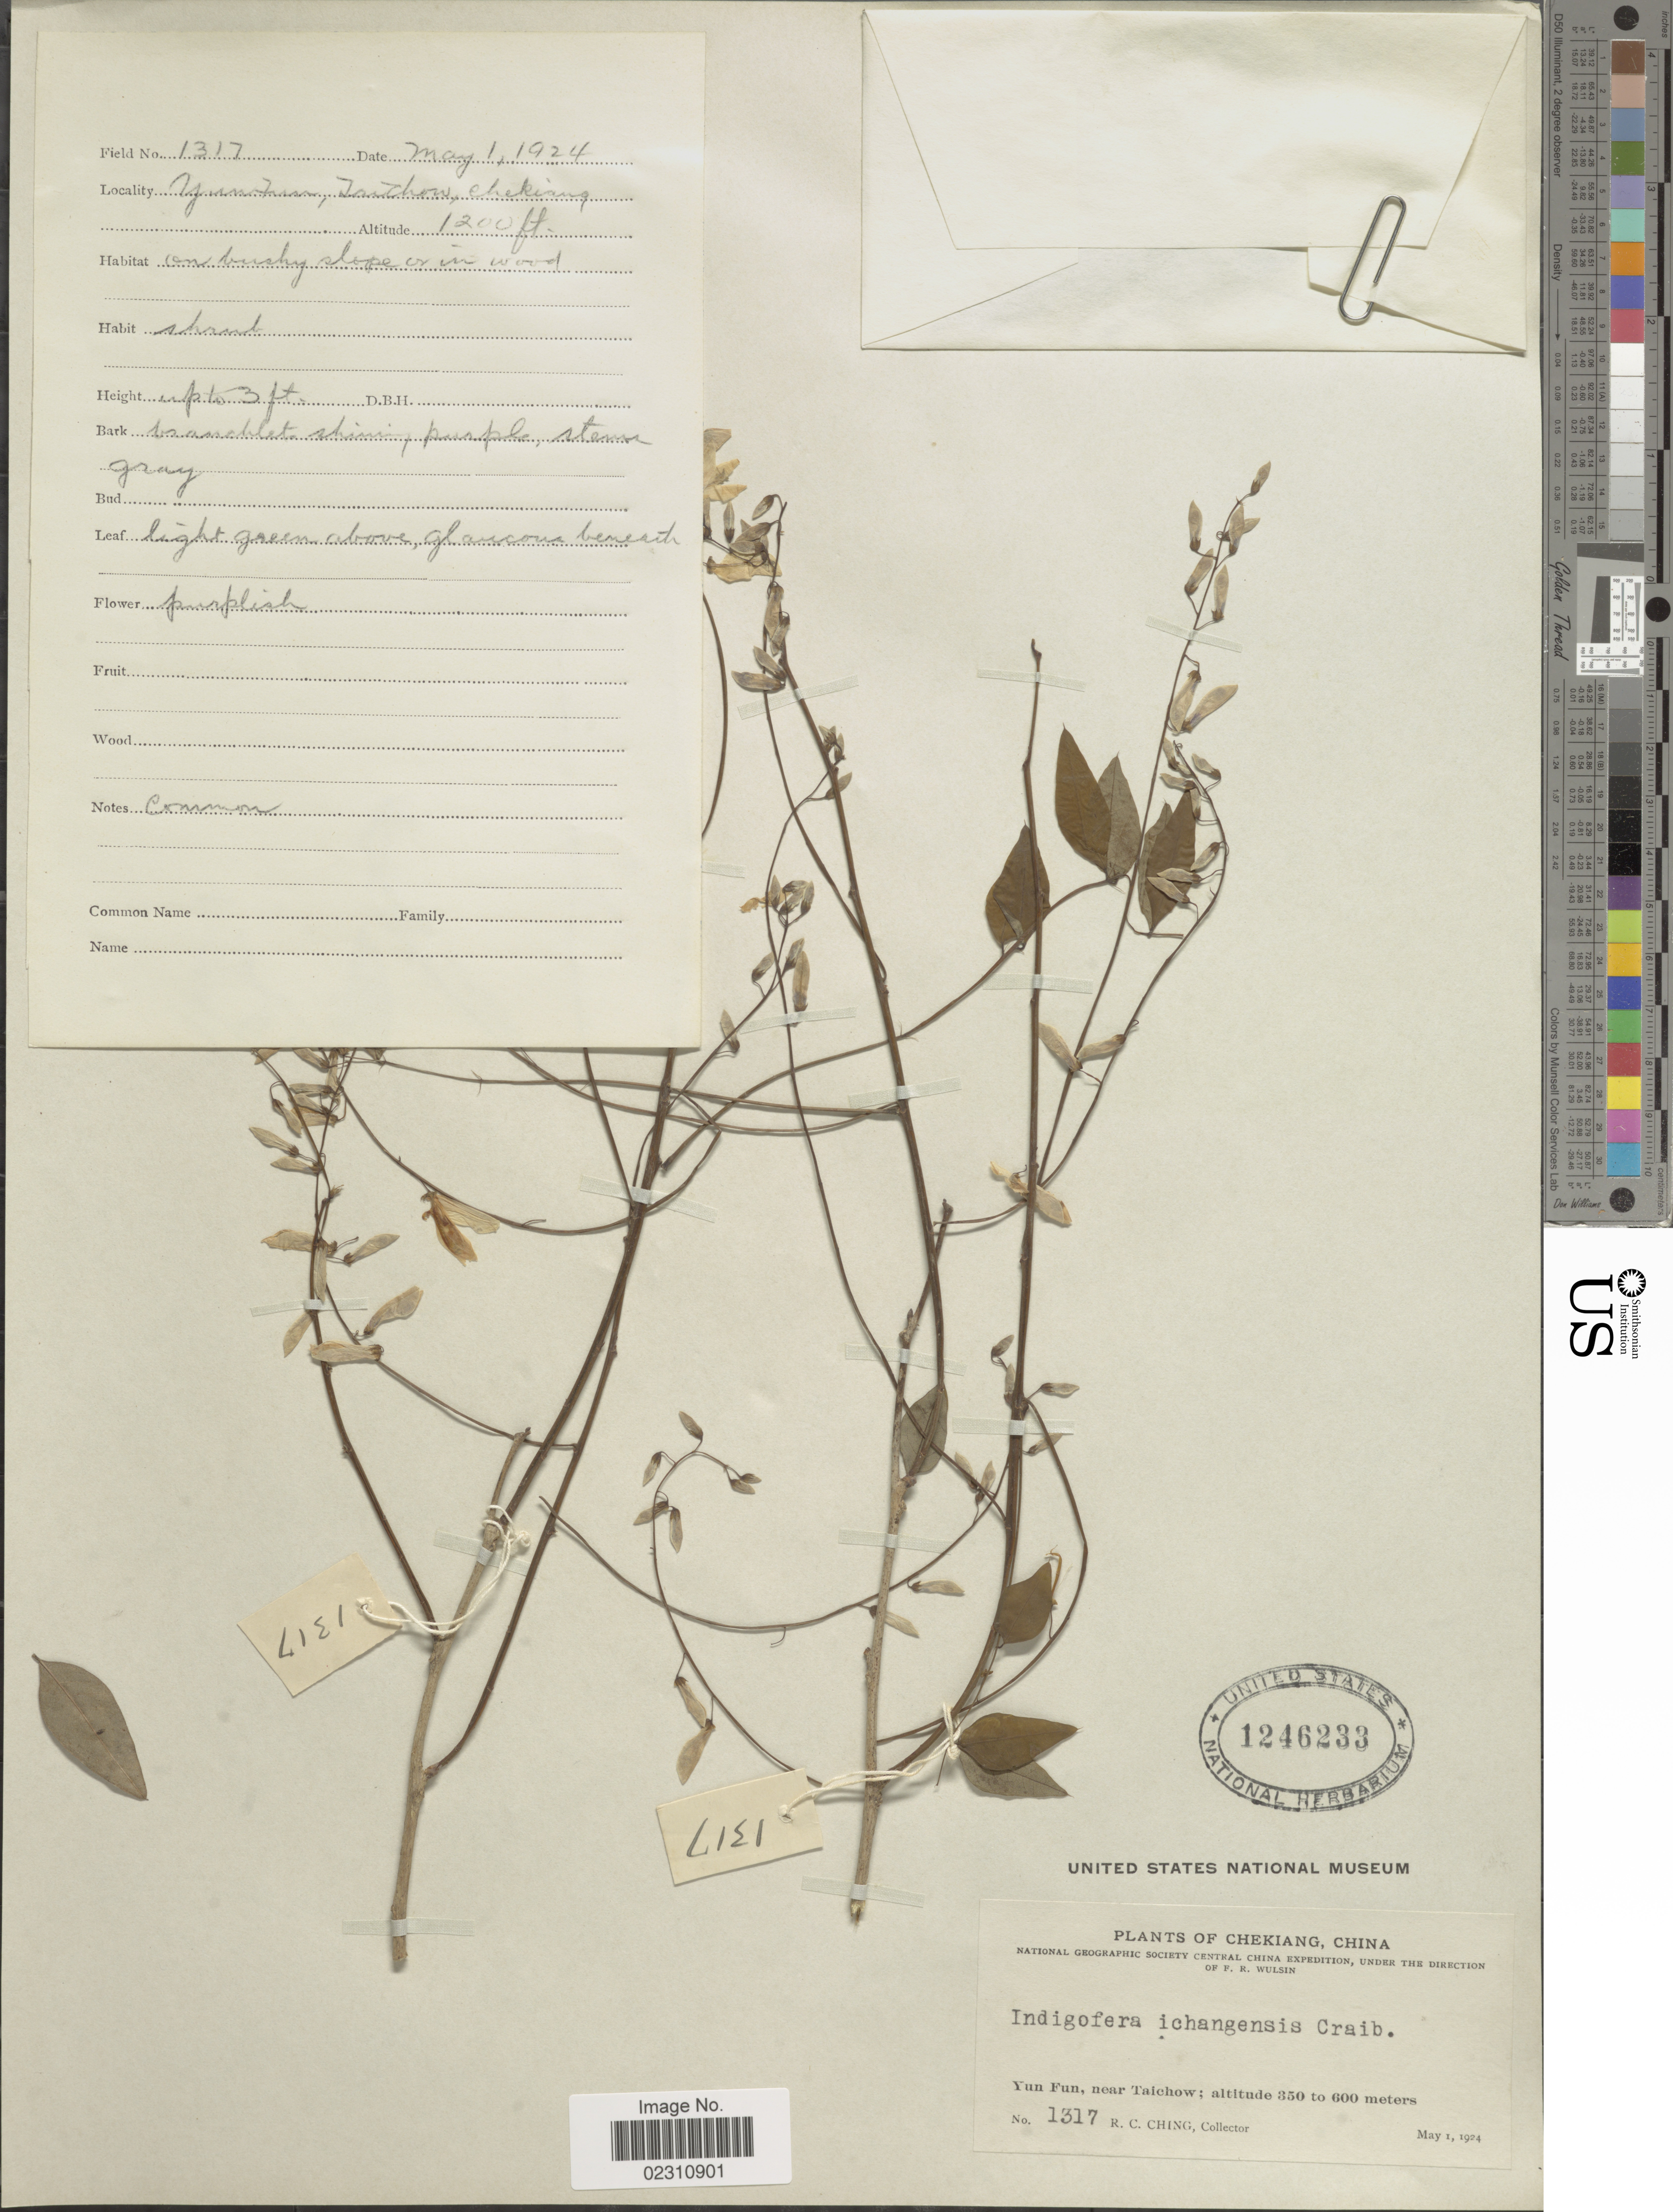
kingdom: Plantae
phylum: Tracheophyta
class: Magnoliopsida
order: Fabales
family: Fabaceae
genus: Indigofera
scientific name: Indigofera ichangensis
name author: Craib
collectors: R. C. Ching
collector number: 1317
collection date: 1924-05-01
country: China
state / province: Zhejiang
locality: Yun Fun, near Taichow. Chekiang, China,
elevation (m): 366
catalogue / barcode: US 1246233